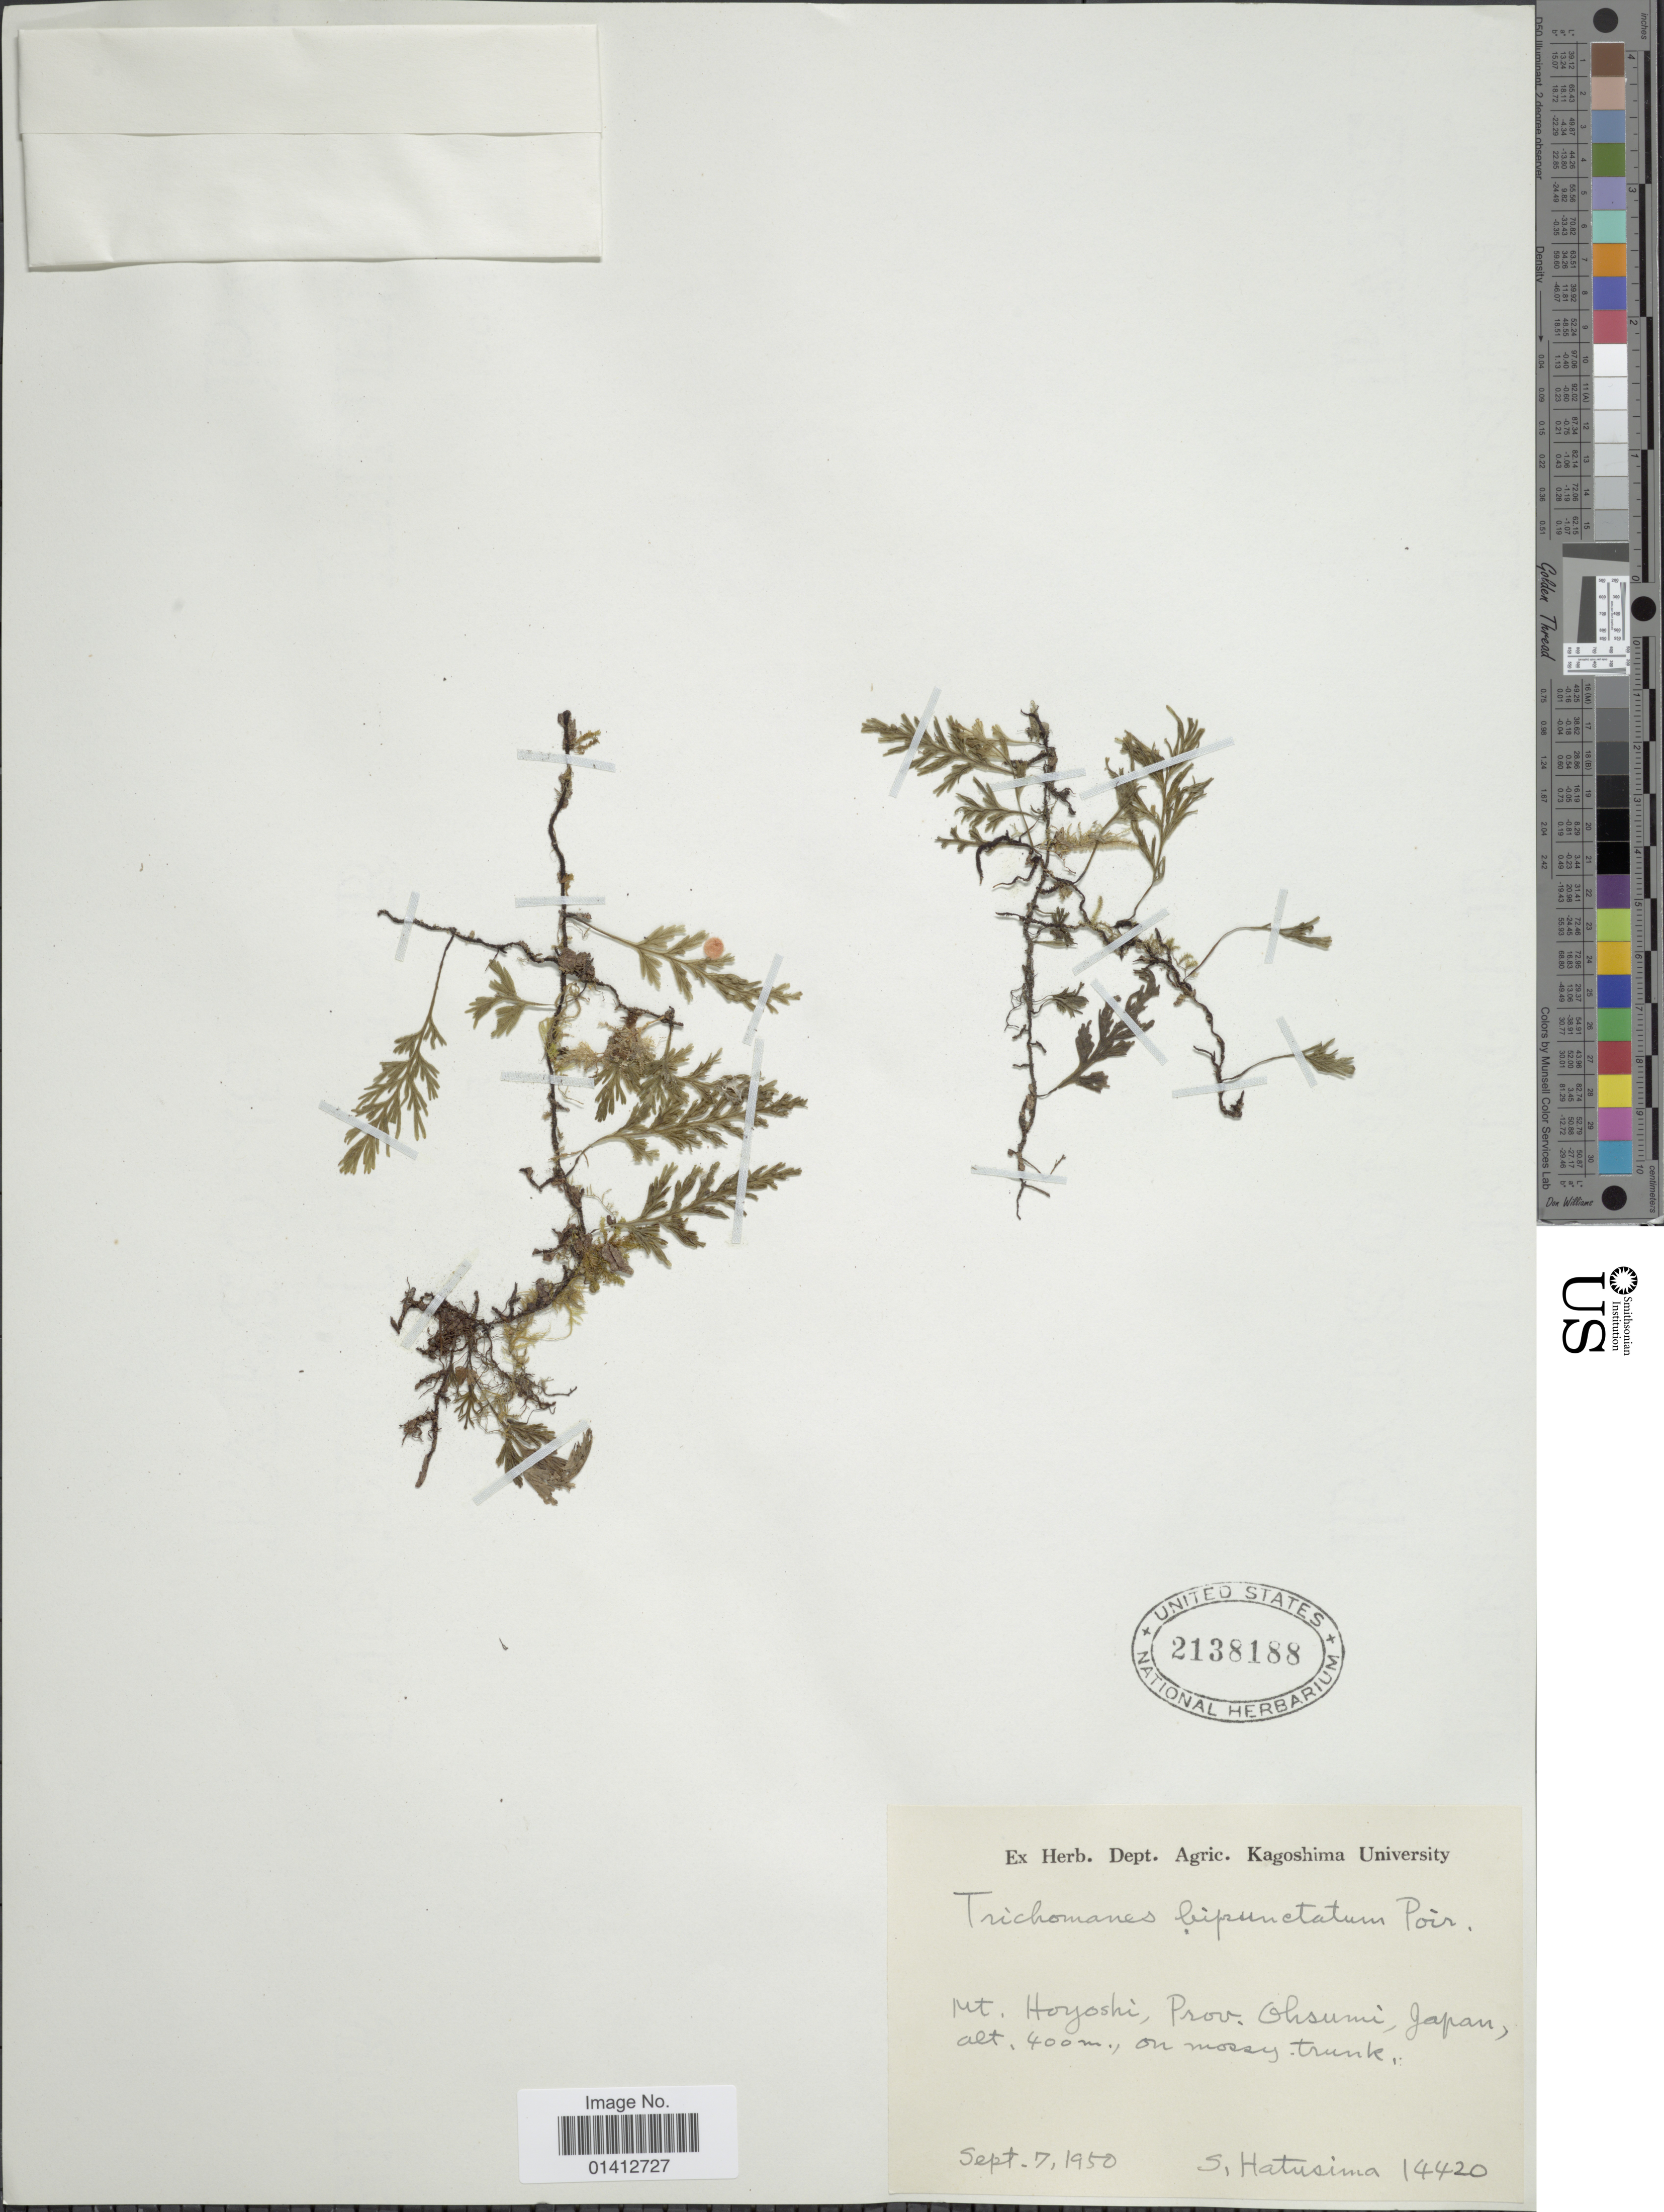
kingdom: Plantae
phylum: Tracheophyta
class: Polypodiopsida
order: Hymenophyllales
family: Hymenophyllaceae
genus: Crepidomanes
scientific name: Crepidomanes bipunctatum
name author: (Poir.) Copel.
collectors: S. Hatusima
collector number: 14420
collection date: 1950-09-07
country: Japan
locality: Mt Hoyoshi, prov. Ohsumi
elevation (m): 400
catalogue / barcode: US 2138188